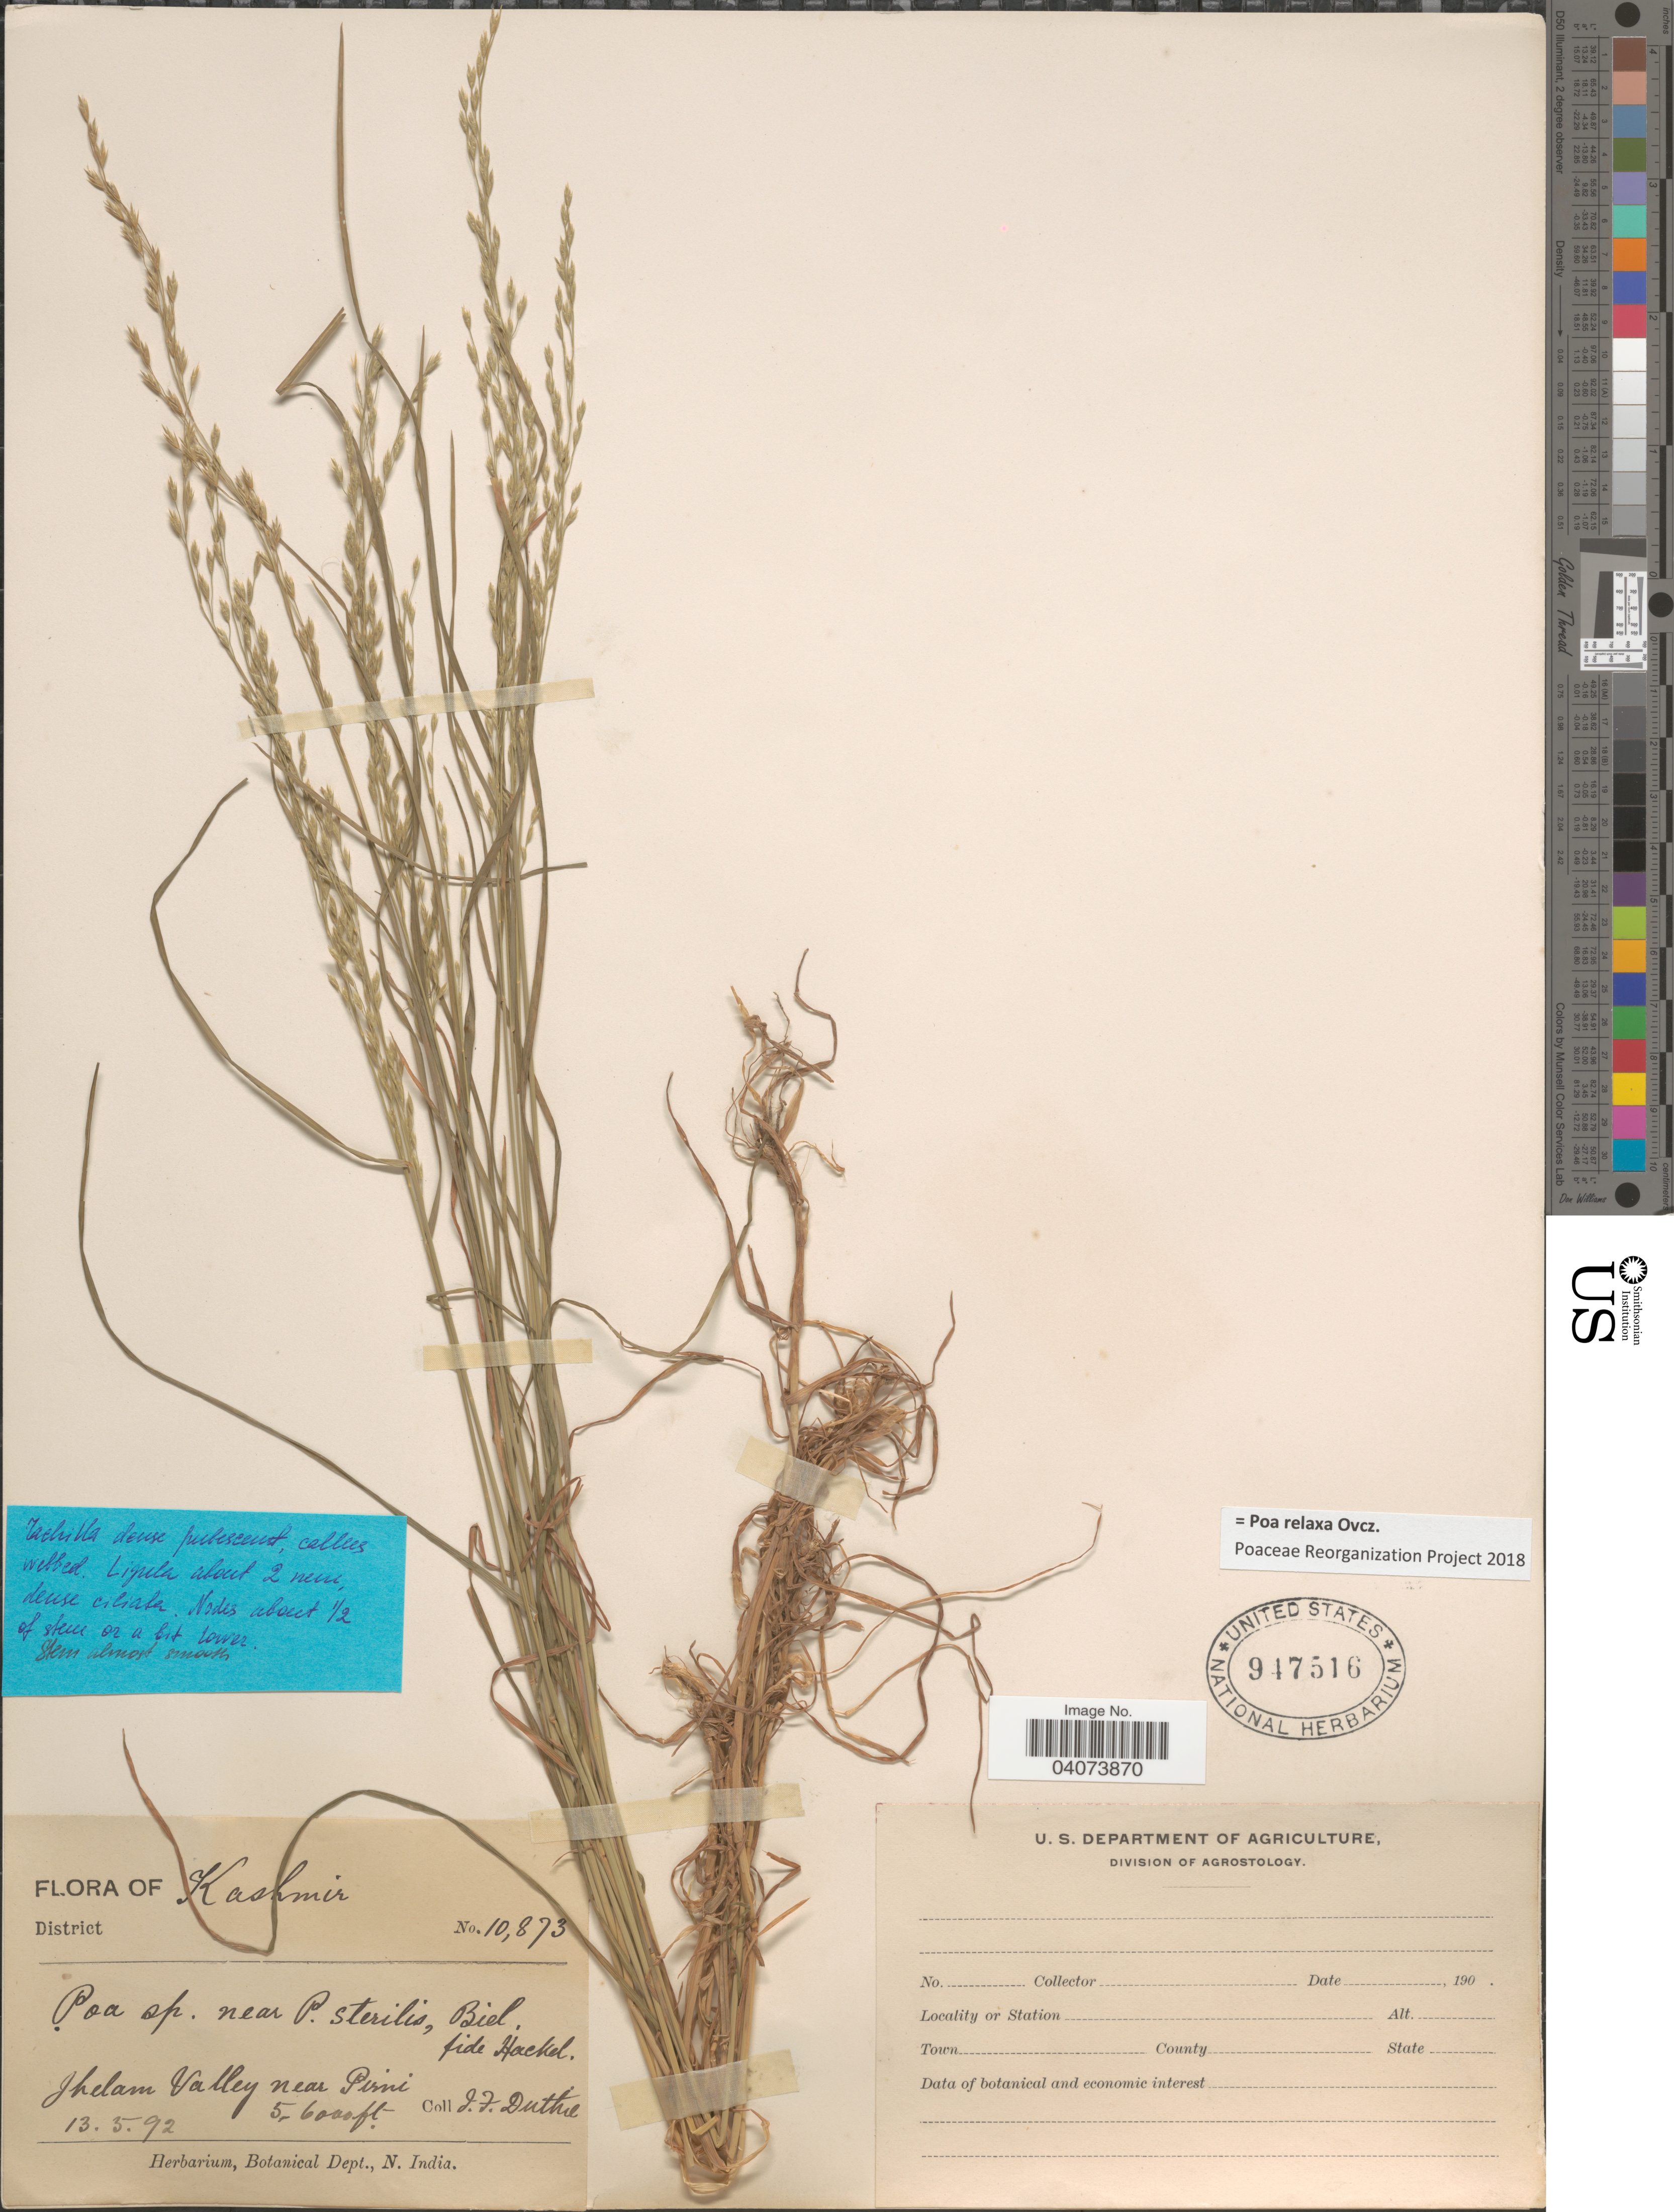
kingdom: Plantae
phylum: Tracheophyta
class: Liliopsida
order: Poales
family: Poaceae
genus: Poa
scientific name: Poa relaxa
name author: Ovcz.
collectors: J. F. Duthie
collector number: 10873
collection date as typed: Transcribed d/m/y: 13/5/92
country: India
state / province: Jammu and Kashmir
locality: Kashmir. Jhelam Valley near Pirni.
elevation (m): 1524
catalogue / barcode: US 947516